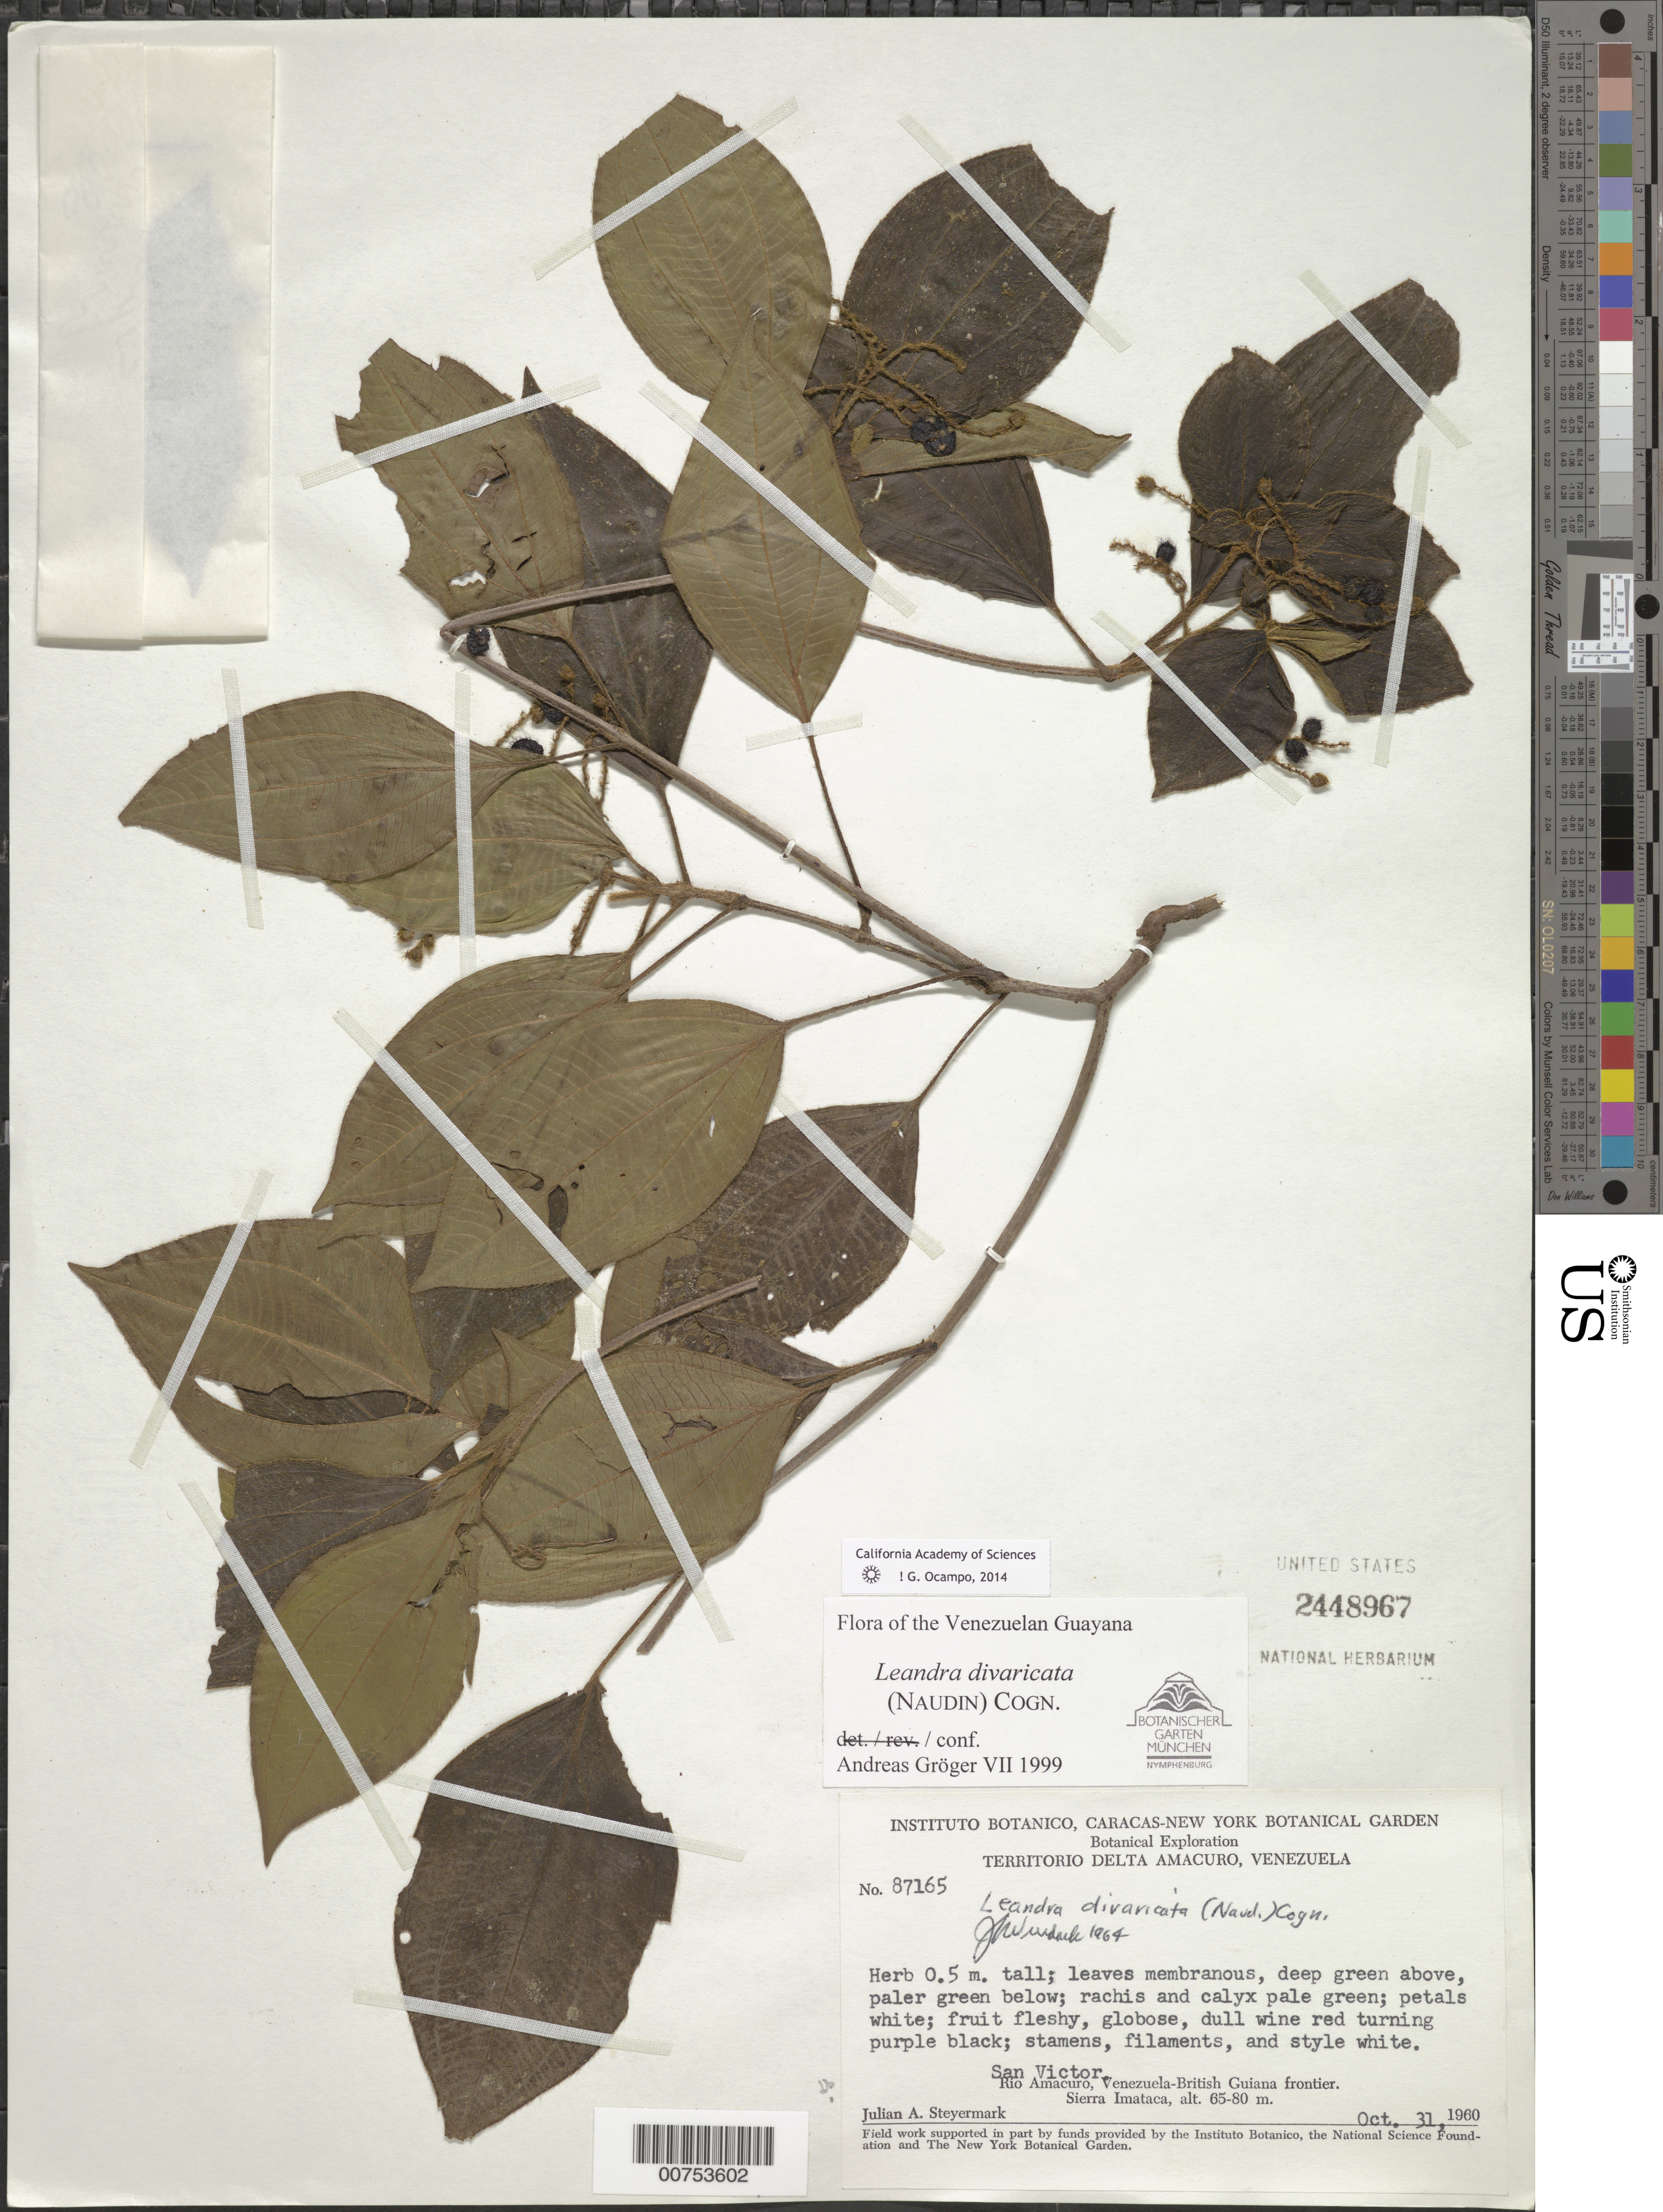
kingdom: Plantae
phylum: Tracheophyta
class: Magnoliopsida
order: Myrtales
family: Melastomataceae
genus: Leandra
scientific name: Leandra divaricata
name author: (Naudin) Cogn.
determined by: Gröger, A.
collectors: J. Steyermark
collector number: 87165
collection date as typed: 31-Oct-60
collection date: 1960-10-31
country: Venezuela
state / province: Delta Amacuro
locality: San Victor, Río Amacuro, Venezuela-British Guiana frontier, Sierra Imataca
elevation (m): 65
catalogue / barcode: US 2448967